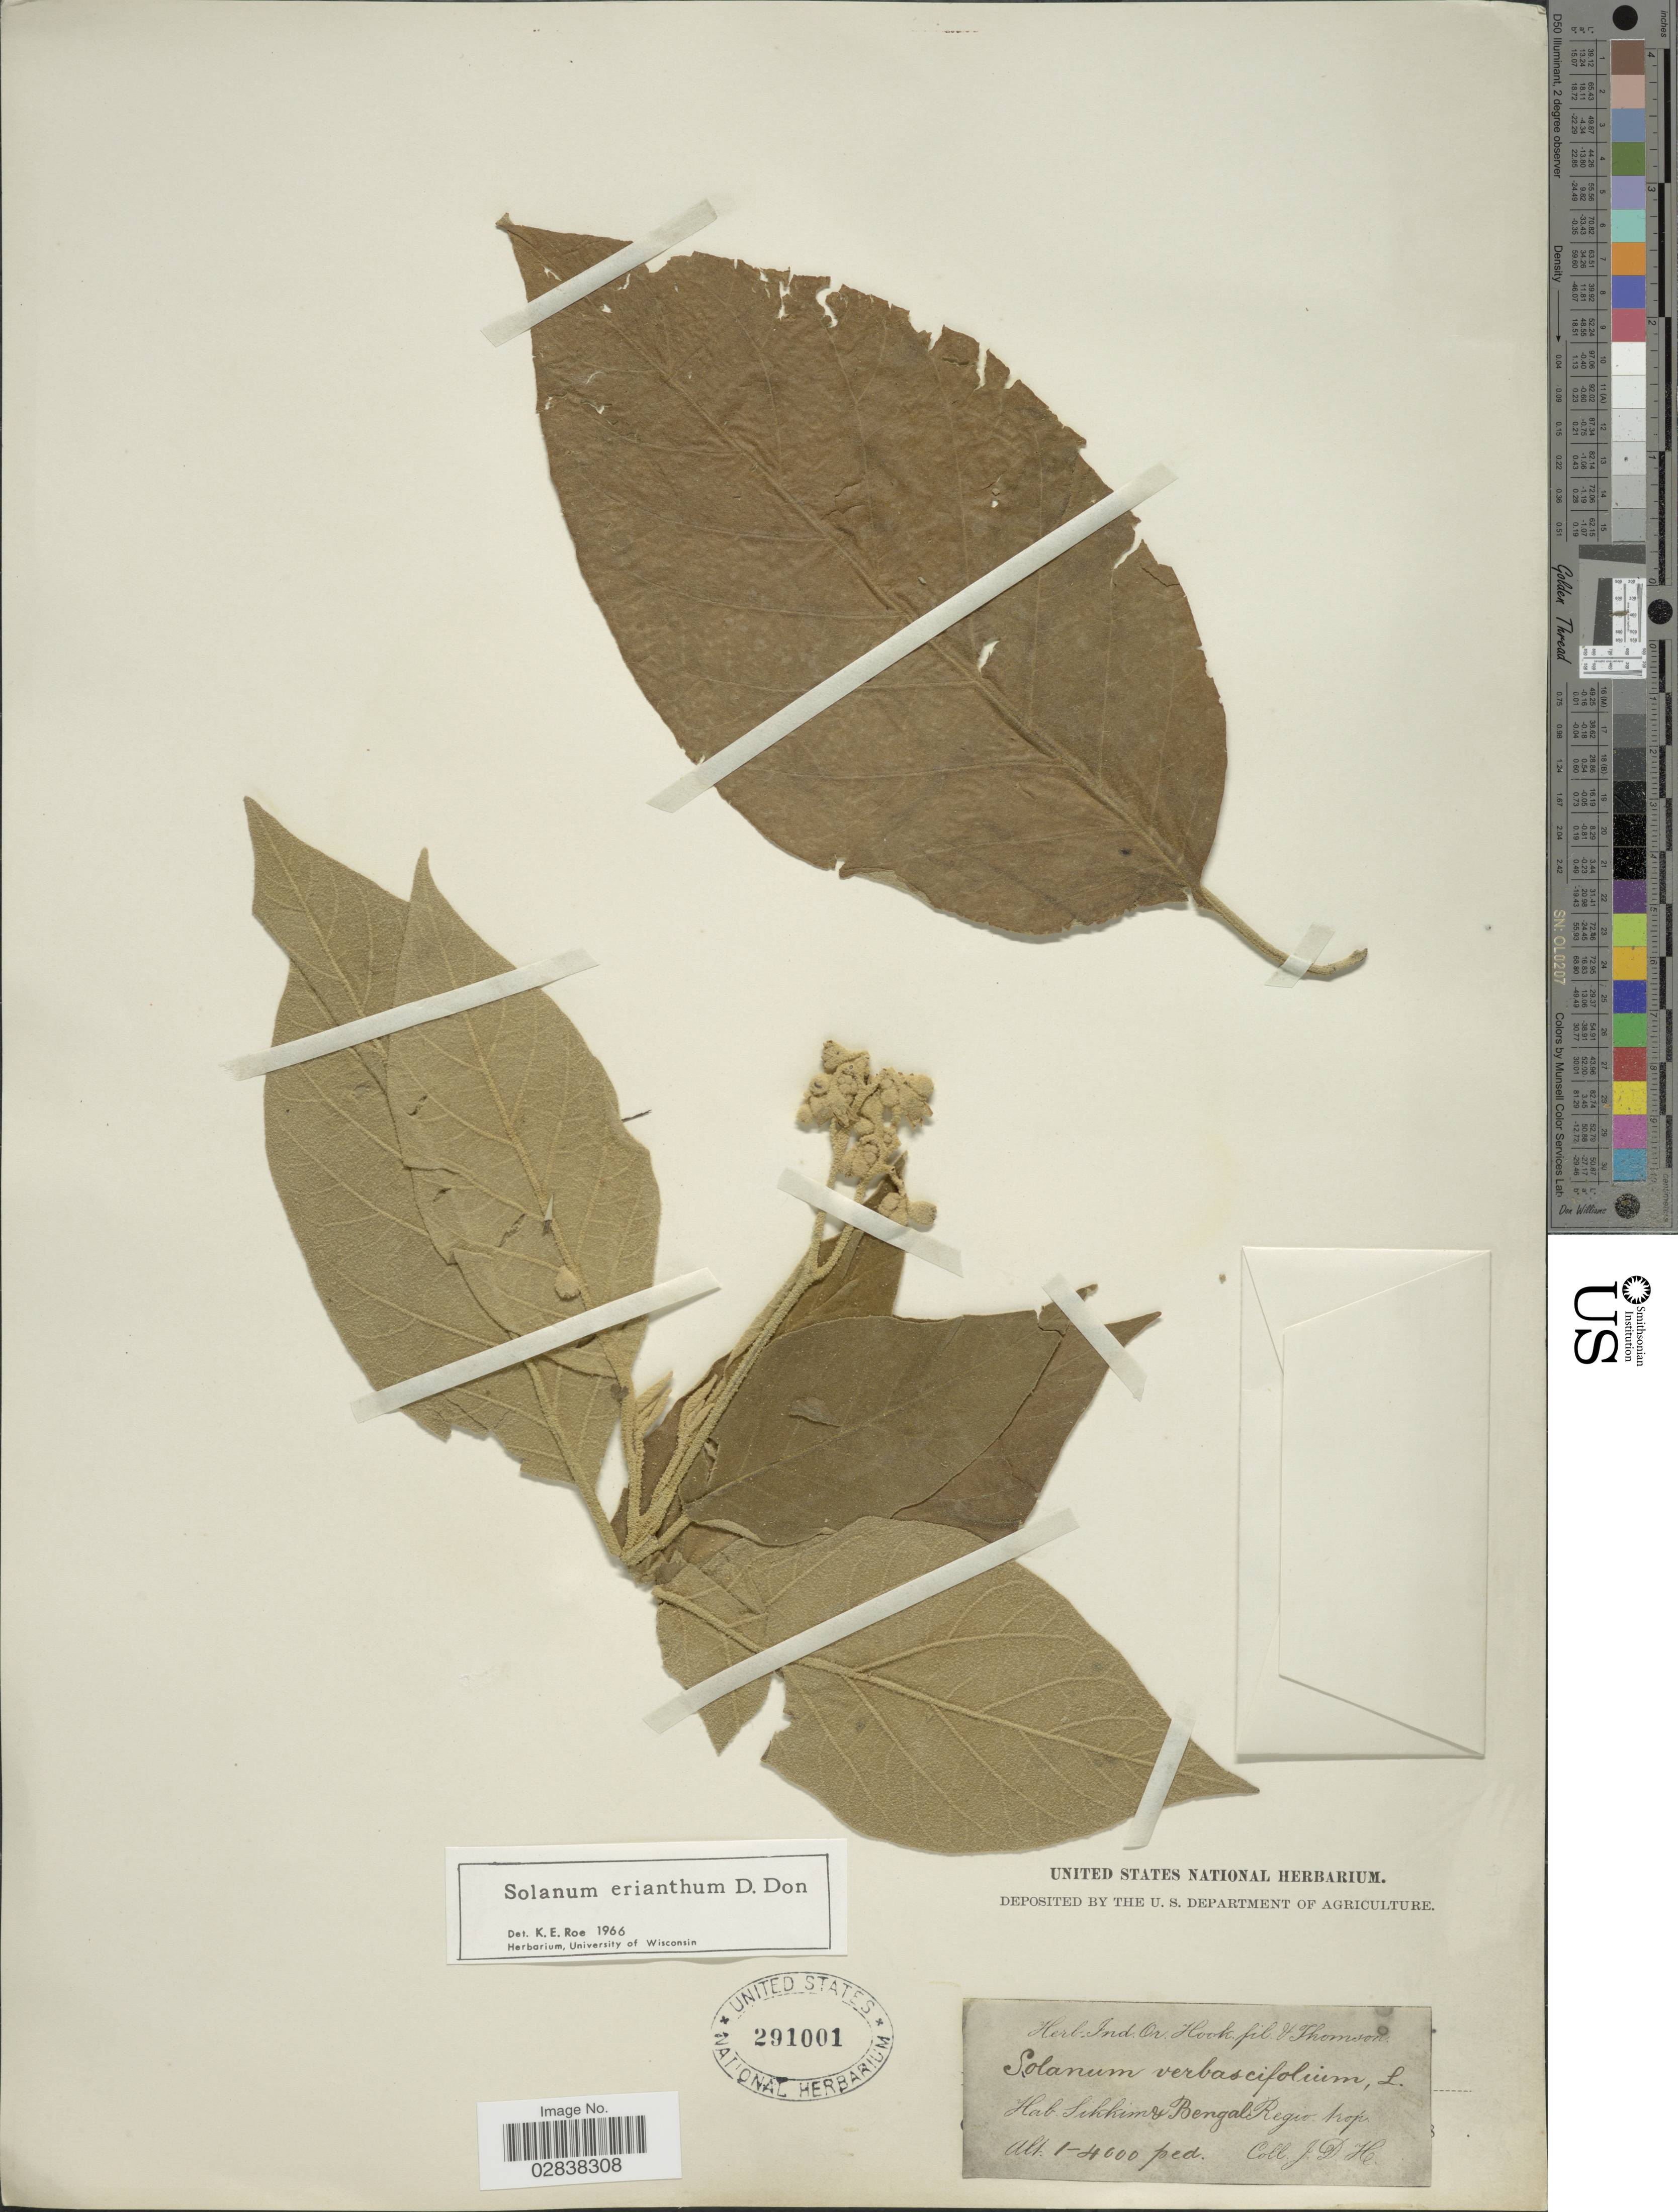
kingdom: Plantae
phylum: Tracheophyta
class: Magnoliopsida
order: Solanales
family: Solanaceae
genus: Solanum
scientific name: Solanum erianthum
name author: D. Don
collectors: J. D. H.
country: India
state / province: Sikkim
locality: Sikkim & Bengal.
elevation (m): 305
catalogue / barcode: US 291001